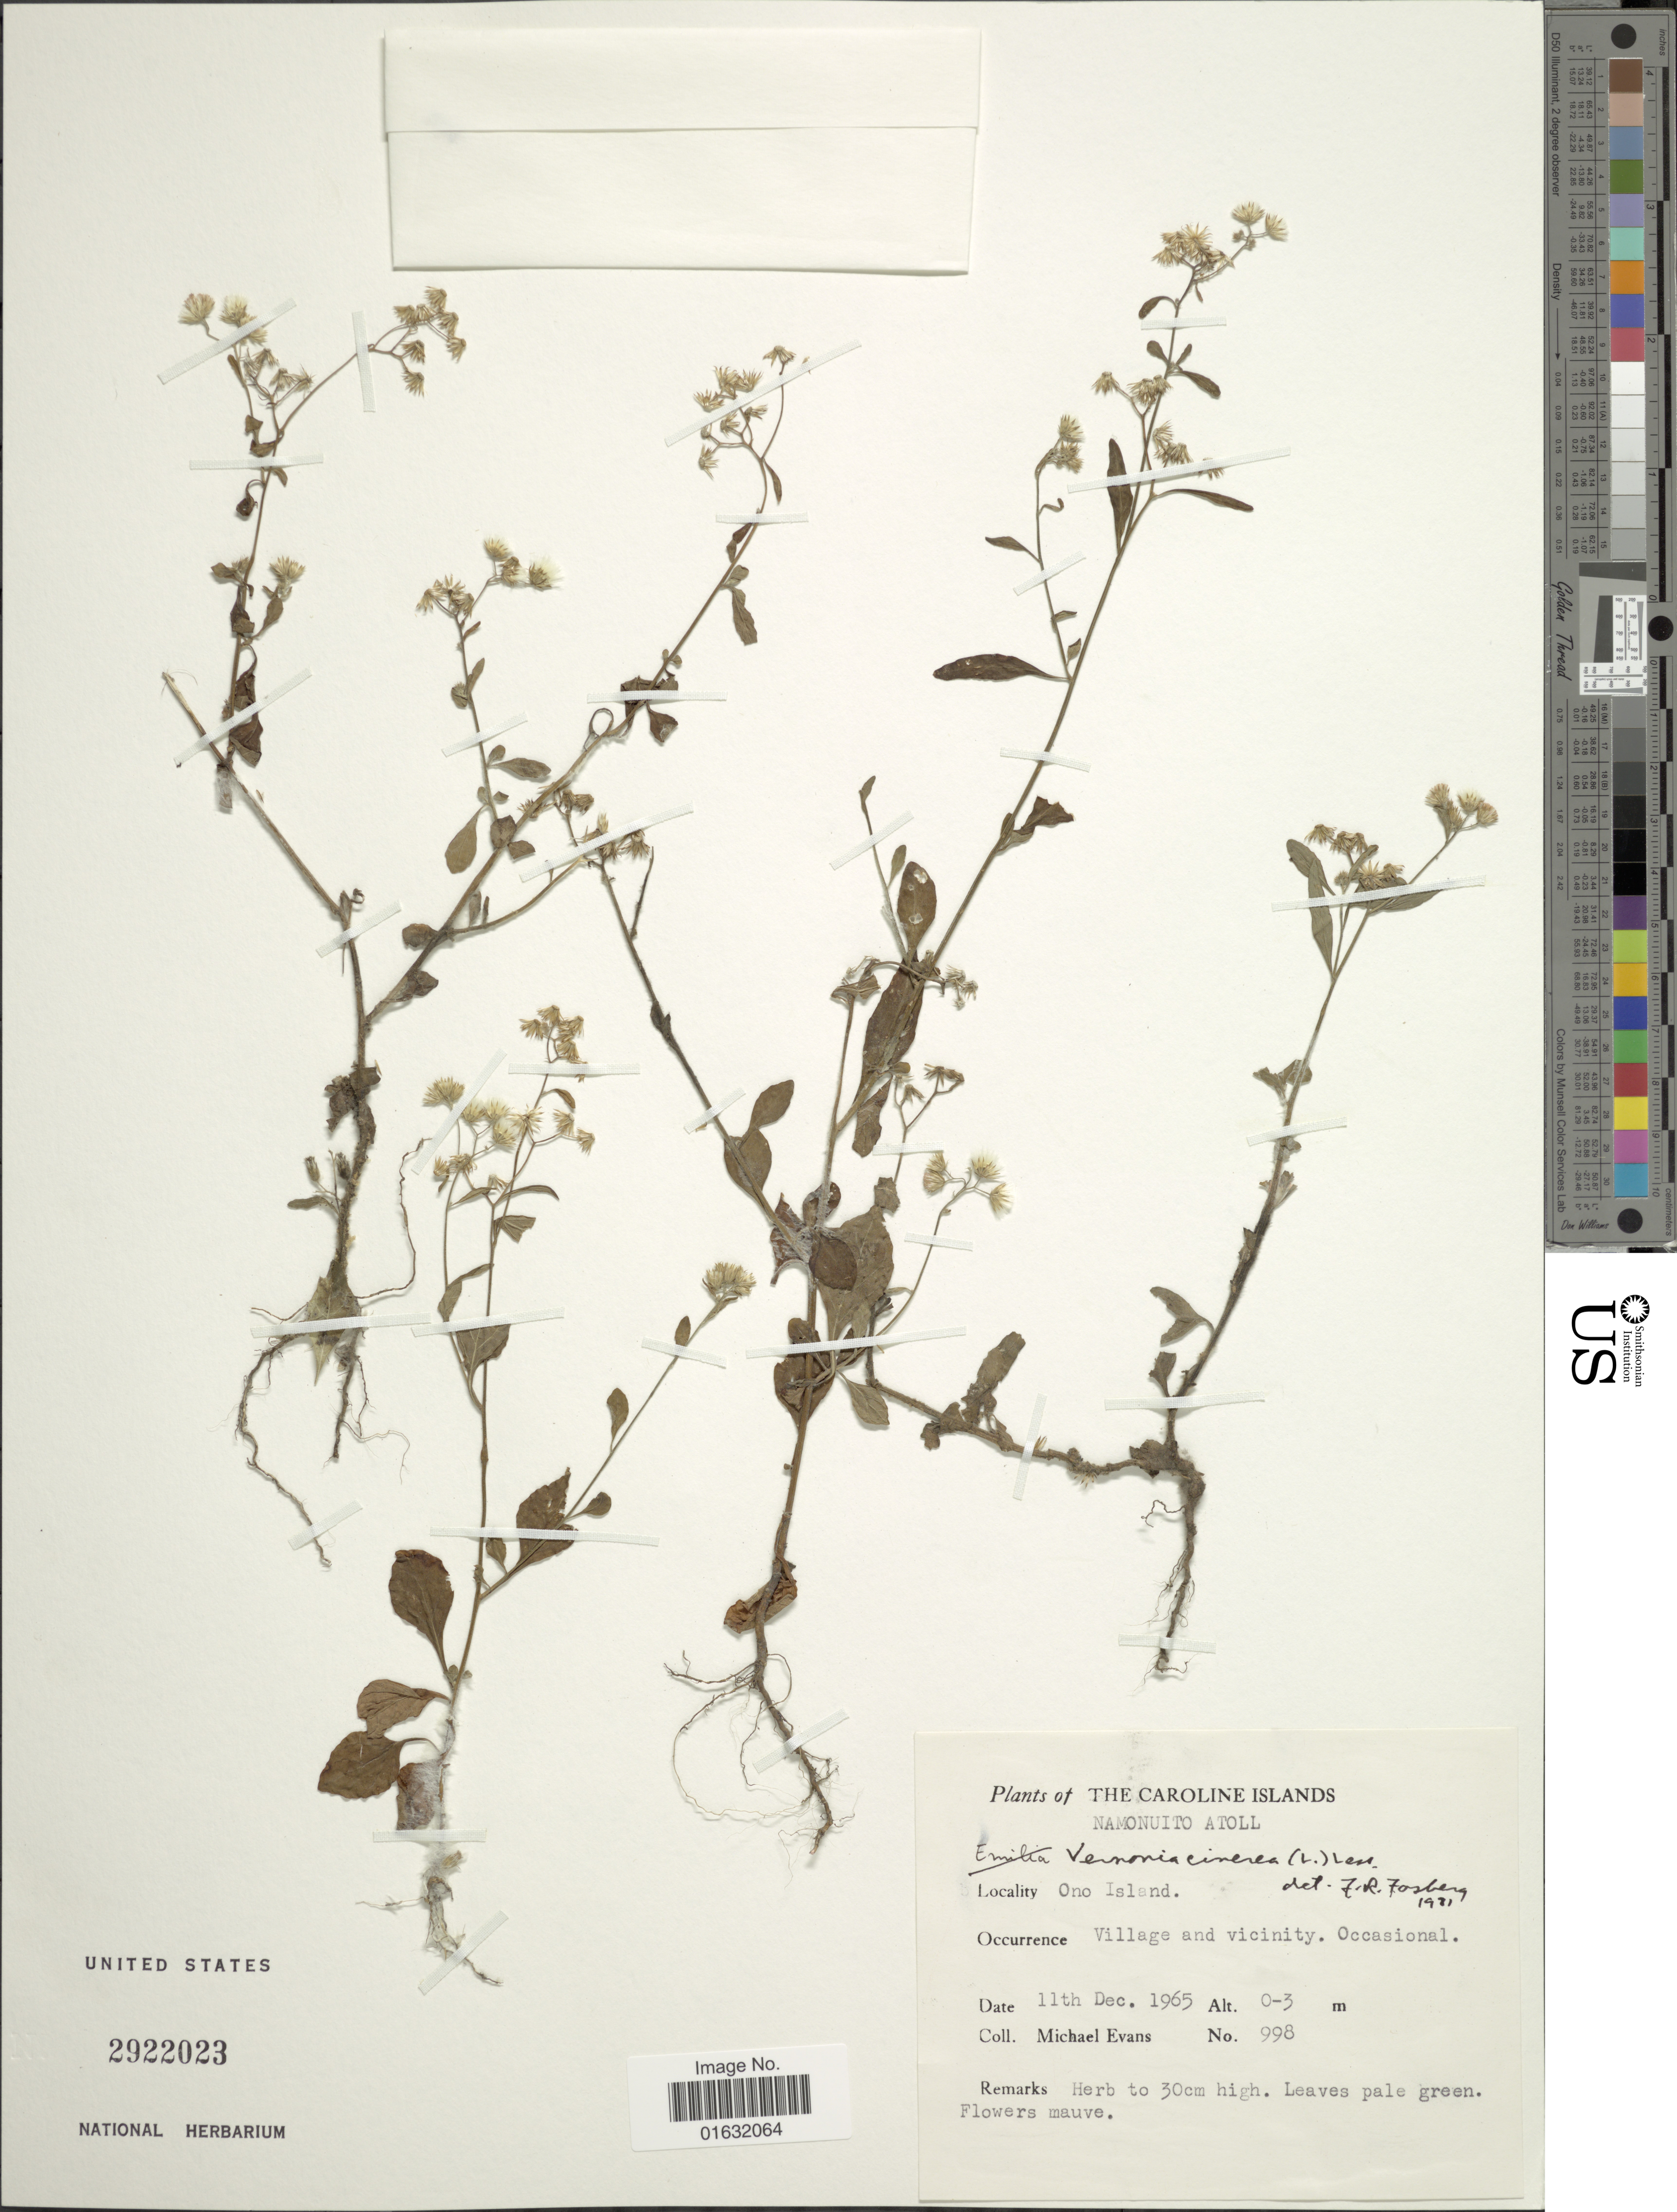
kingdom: Plantae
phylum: Tracheophyta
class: Magnoliopsida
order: Asterales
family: Asteraceae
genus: Cyanthillium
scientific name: Cyanthillium cinereum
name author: (L.) H. Rob.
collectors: M. Evans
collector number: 998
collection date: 1965-12-11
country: Micronesia, Federated States of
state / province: Truk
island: Namonuito Atoll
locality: The Caroline Islands, Namonuito Atoll, Ono Island.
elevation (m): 0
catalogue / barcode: US 2922023